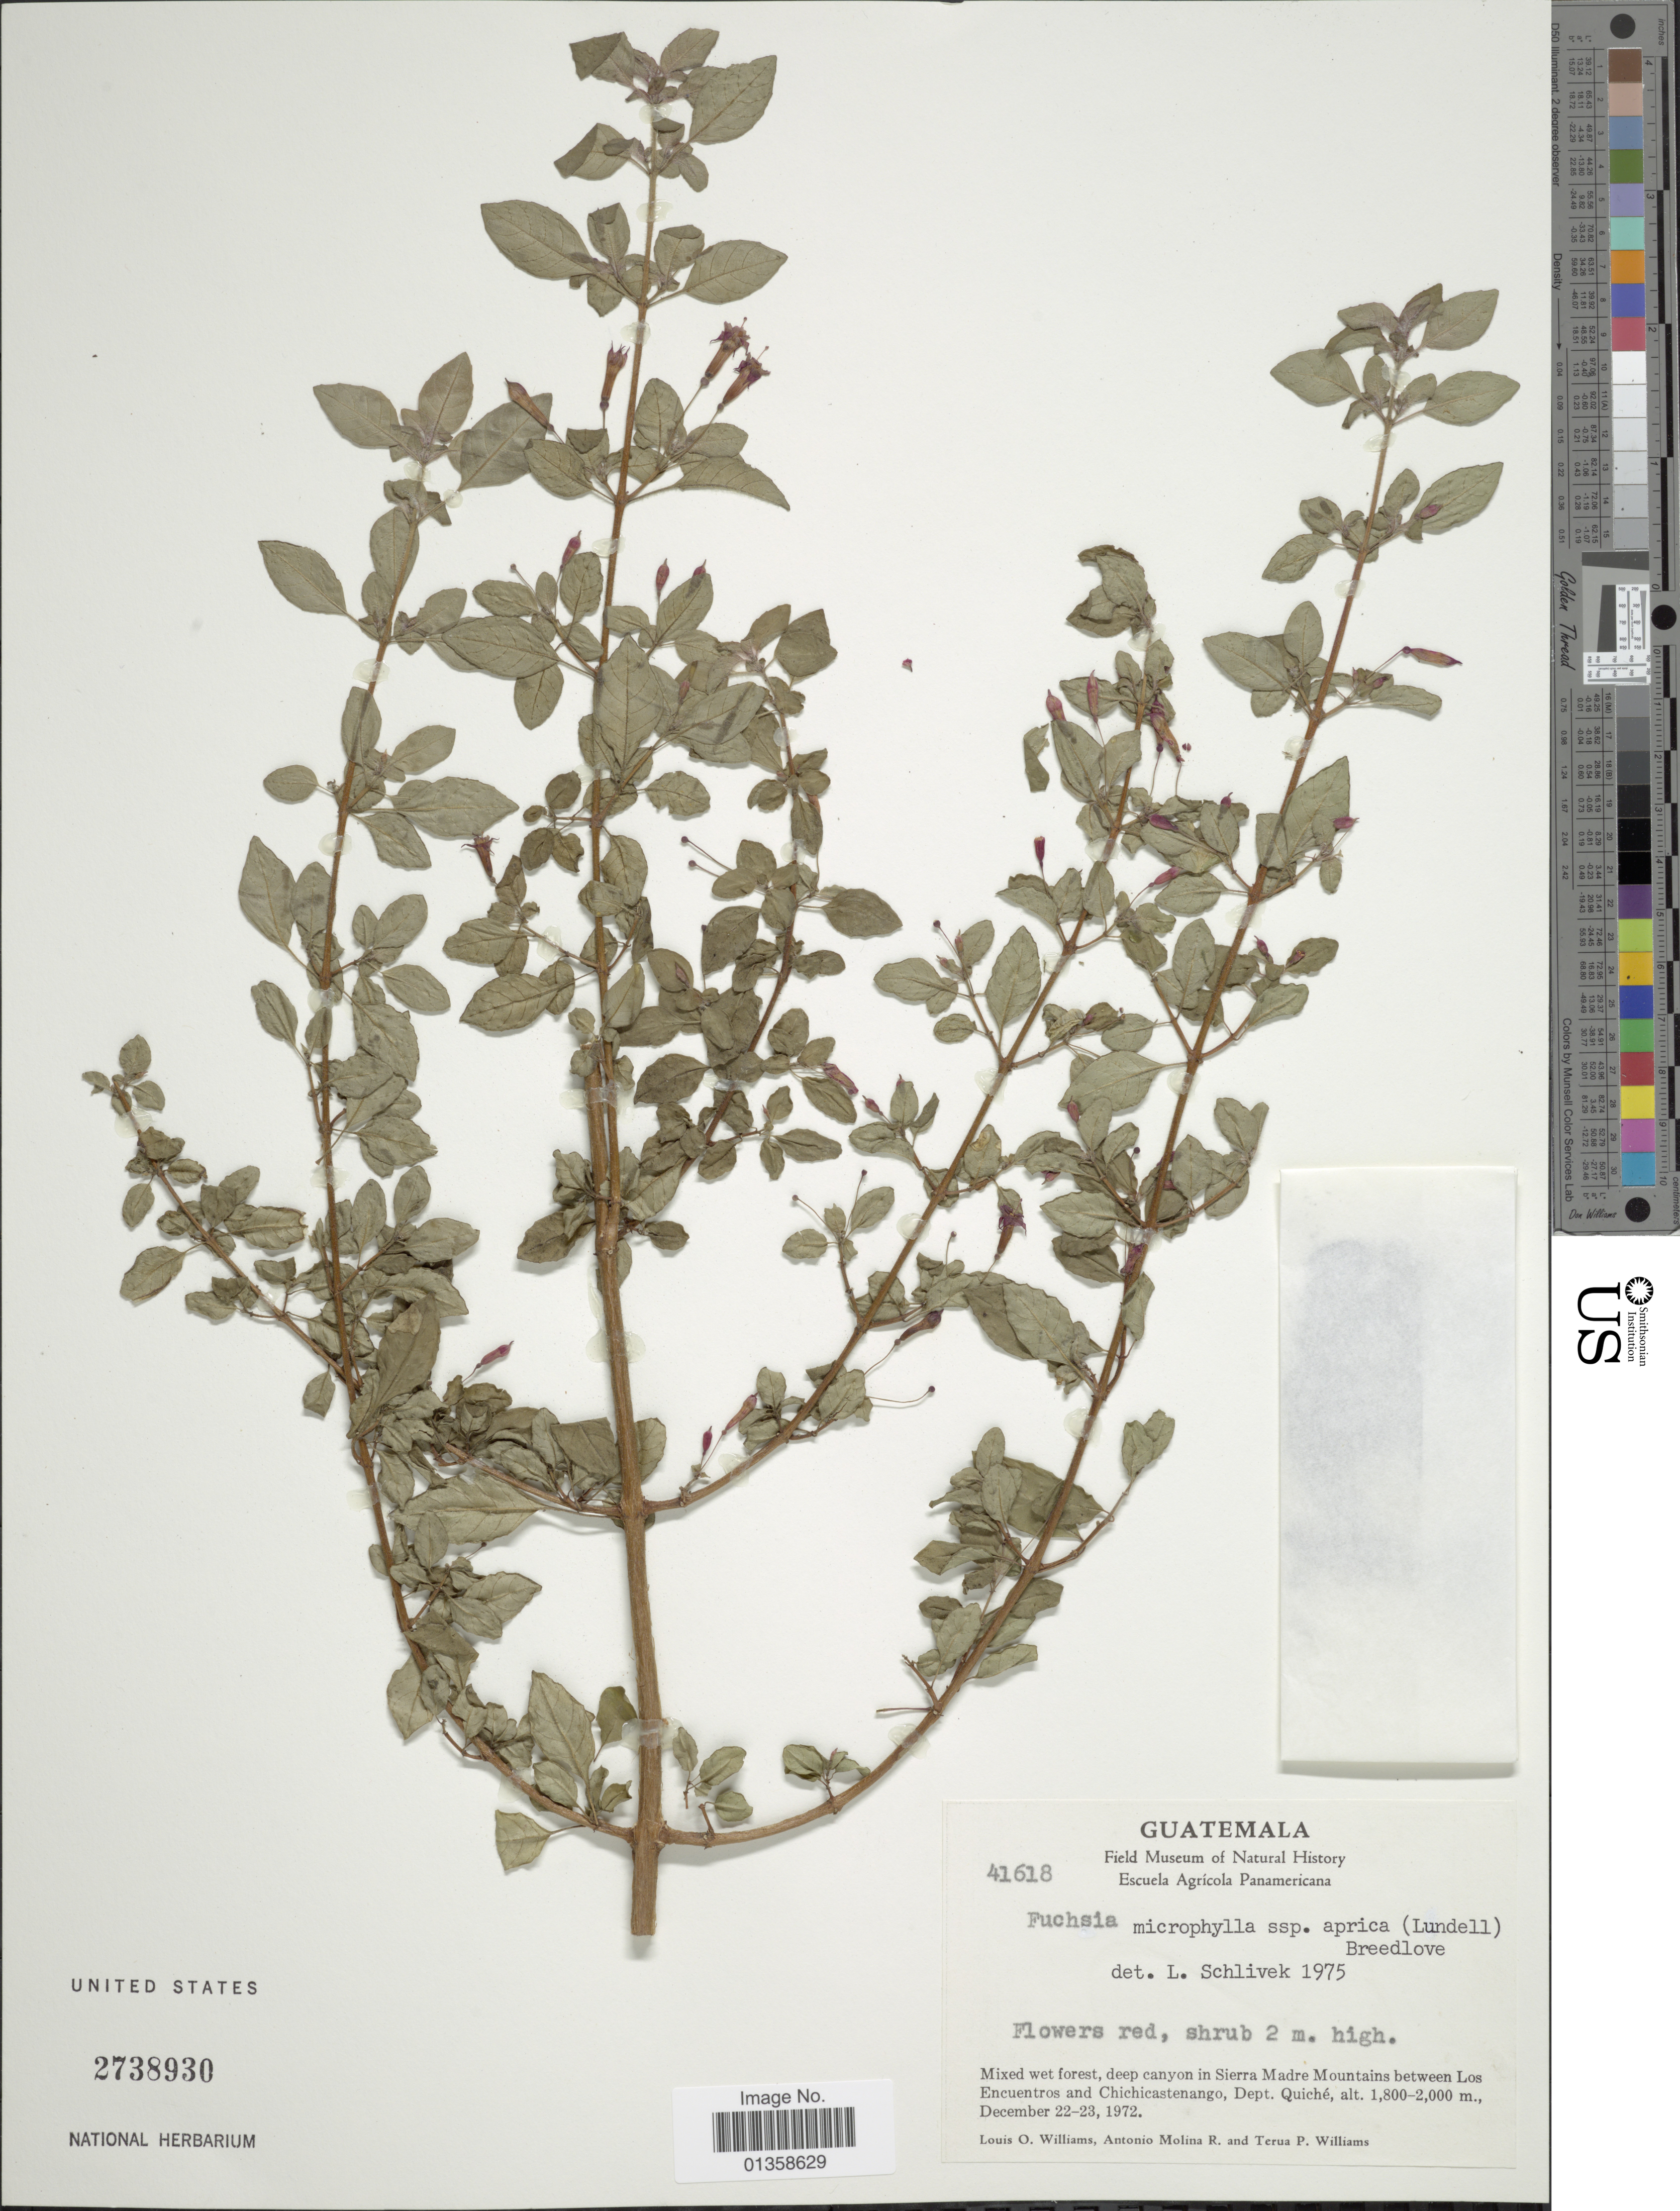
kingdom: Plantae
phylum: Tracheophyta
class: Magnoliopsida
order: Myrtales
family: Onagraceae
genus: Fuchsia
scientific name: Fuchsia microphylla subsp. aprica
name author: (Lundell) Breedlove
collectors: L. O. Williams, A. Molina R. & T. P. Williams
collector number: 41618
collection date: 1972-12-22/1972-12-23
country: Guatemala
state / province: El Quiché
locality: Deep canyon in Sierra Madre Mountains between Los Encuentros and Chichicastenango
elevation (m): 1800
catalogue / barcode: US 2738930